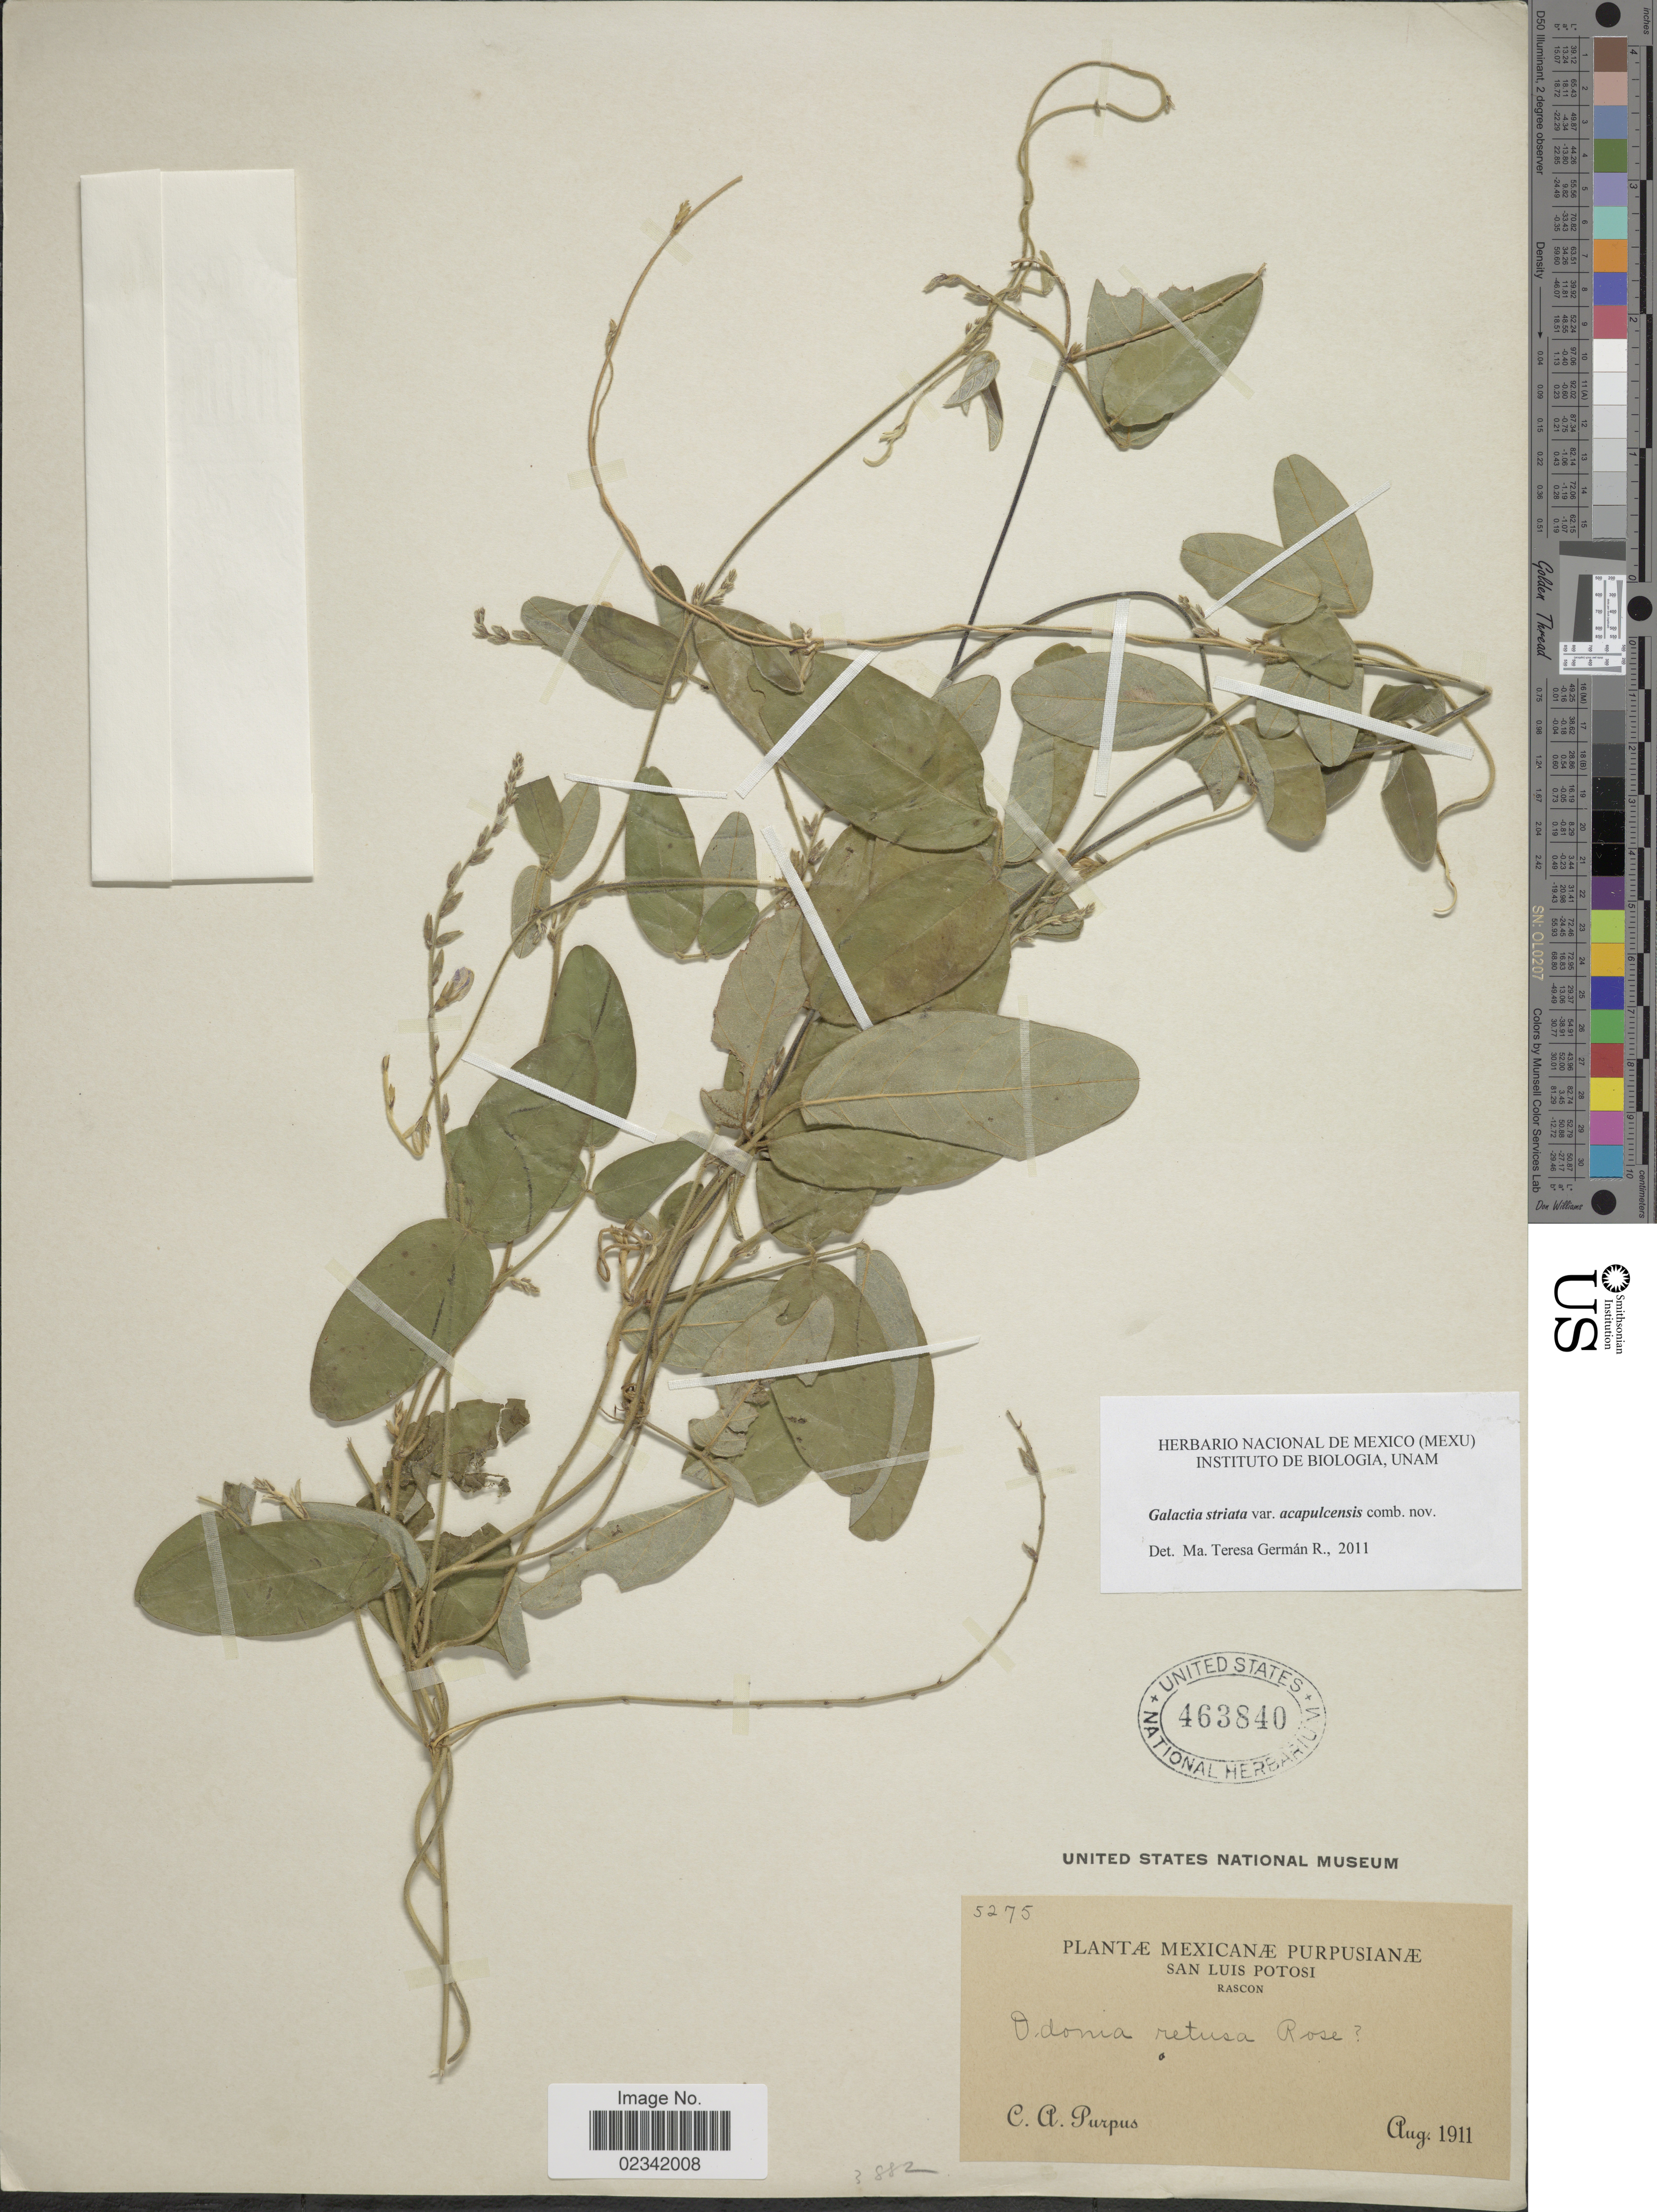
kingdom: Plantae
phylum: Tracheophyta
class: Magnoliopsida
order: Fabales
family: Fabaceae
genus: Galactia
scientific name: Galactia acapulcensis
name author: Rose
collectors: C. A. Purpus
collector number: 5275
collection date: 1911-08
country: Mexico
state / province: San Luis Potosí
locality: San Luis Potosi, Rascon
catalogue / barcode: US 463840